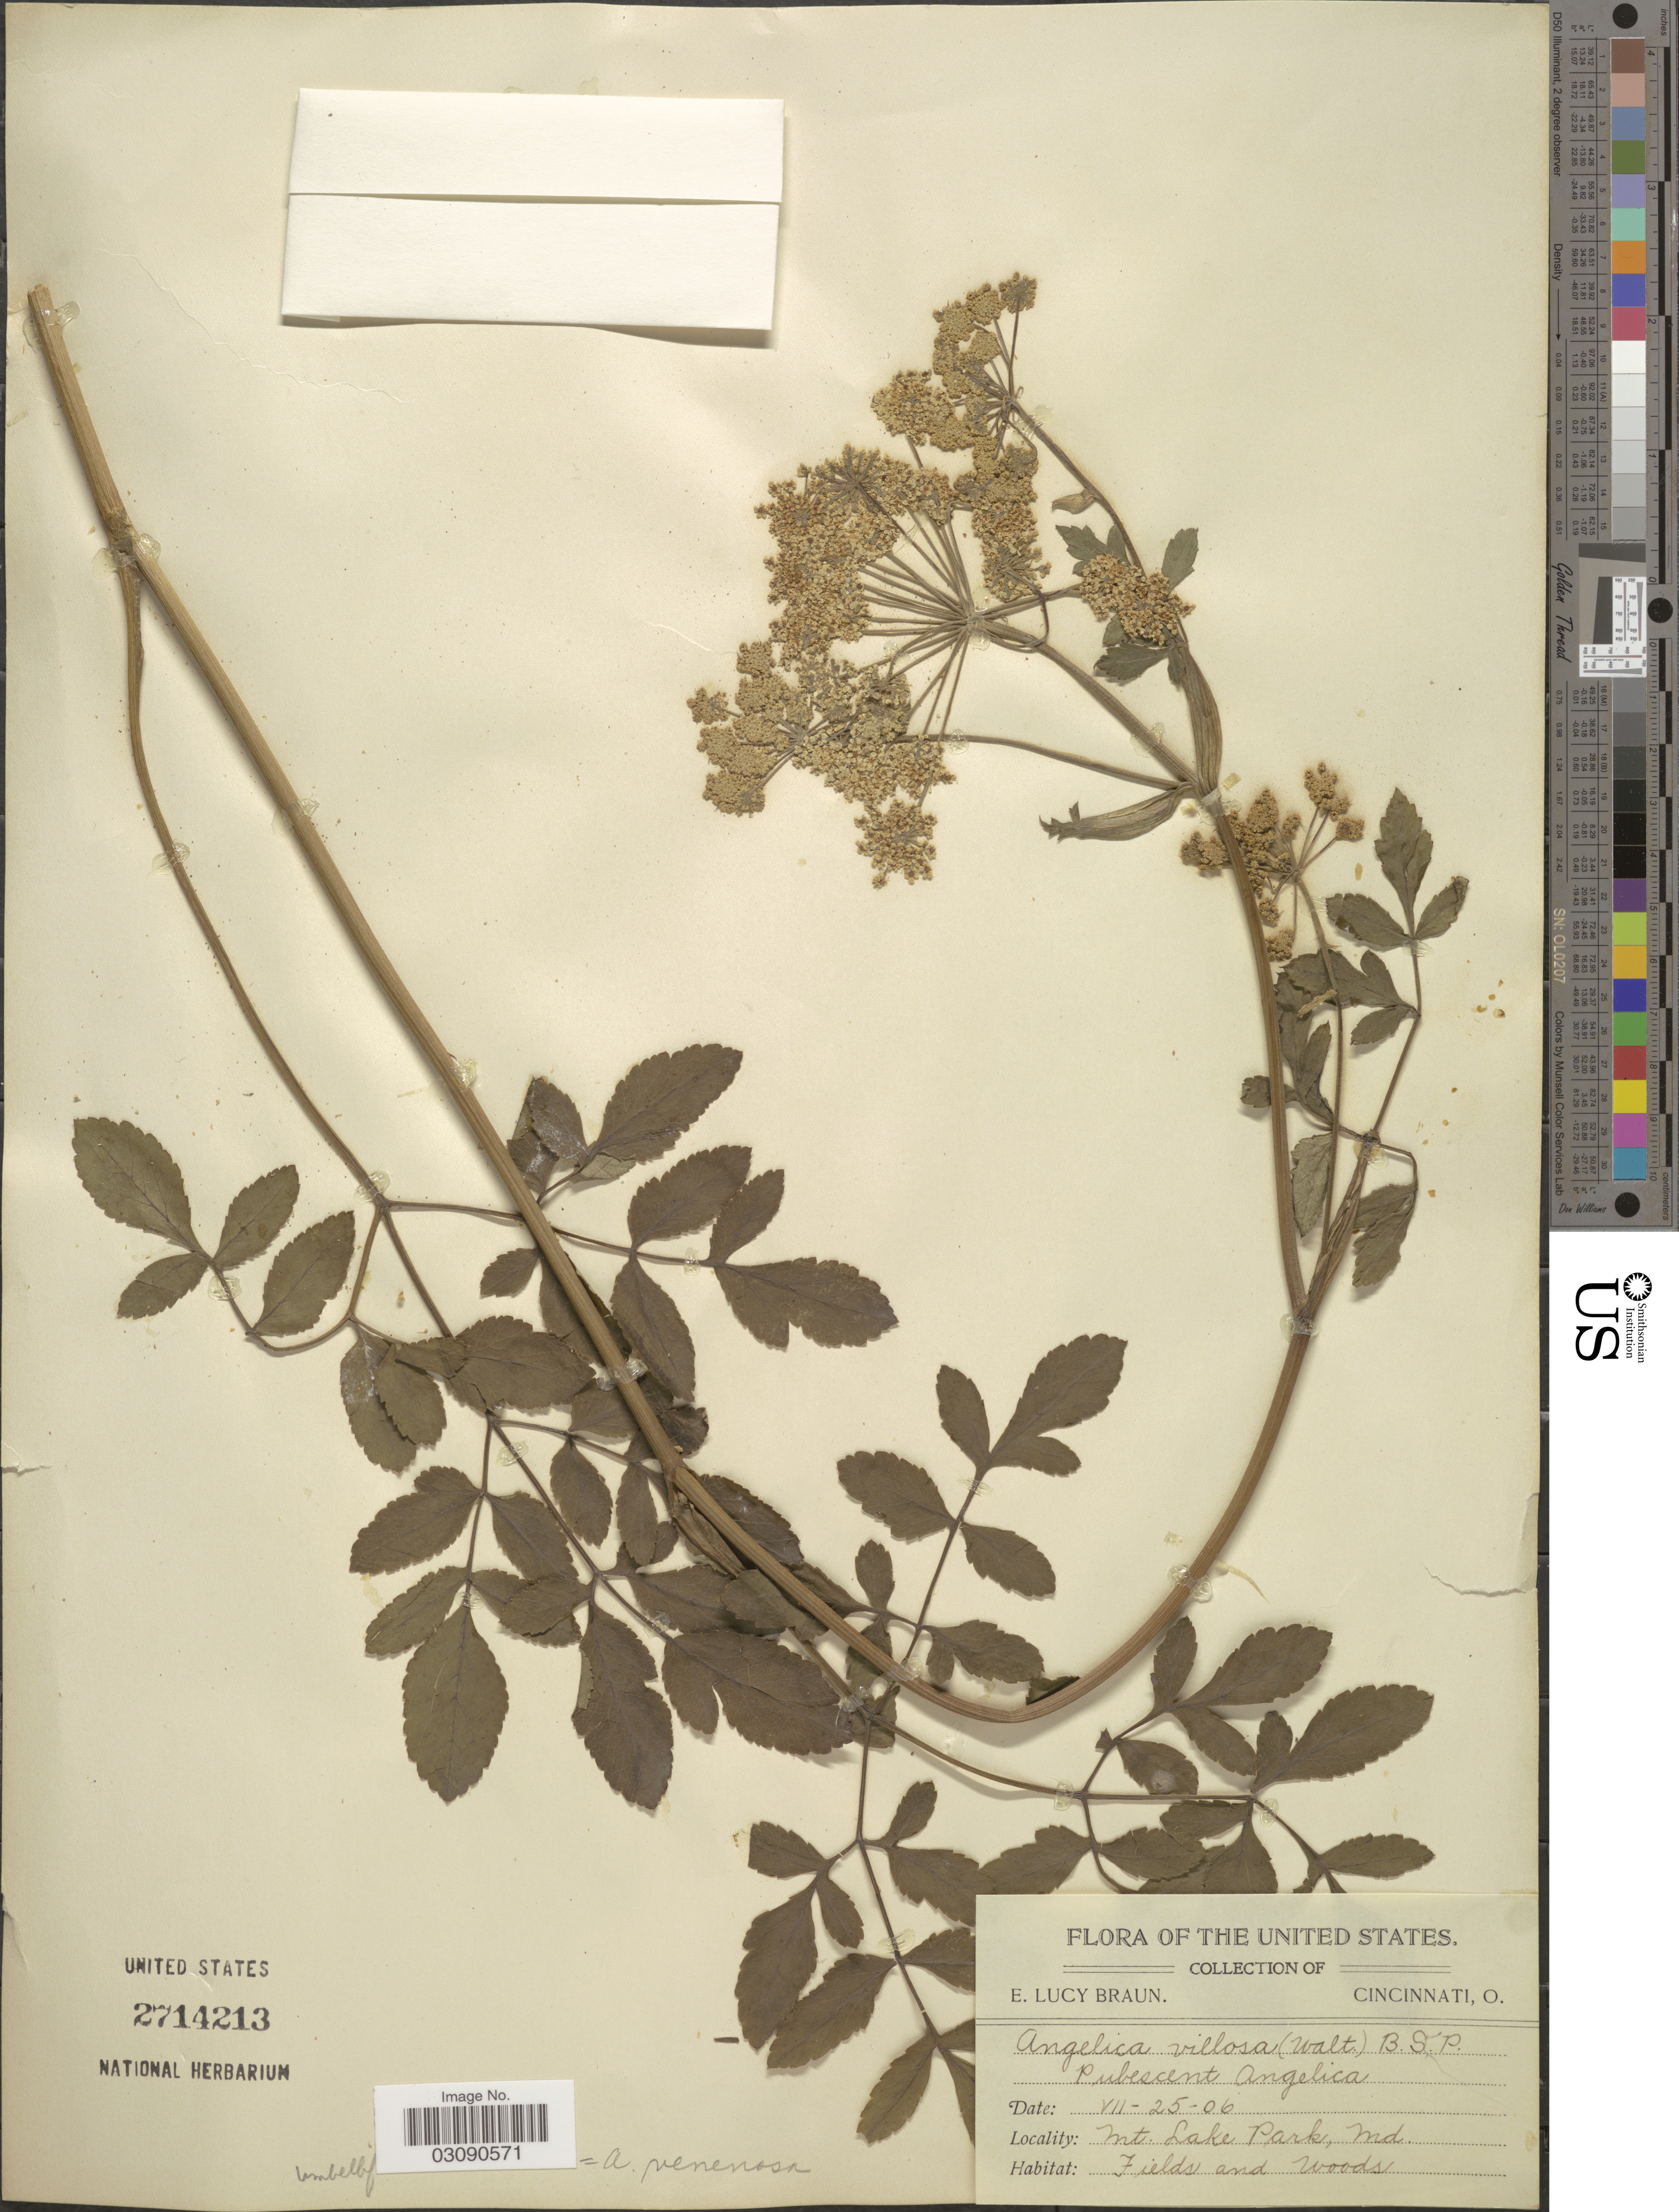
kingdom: Plantae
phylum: Tracheophyta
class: Magnoliopsida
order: Apiales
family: Apiaceae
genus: Angelica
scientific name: Angelica venenosa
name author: (Greenway) Fernald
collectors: E. L. Braun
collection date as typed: Transcribed d/m/y: 25/7/6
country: United States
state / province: Maryland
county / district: Garrett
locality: Mt. Lake Park.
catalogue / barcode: US 2714213